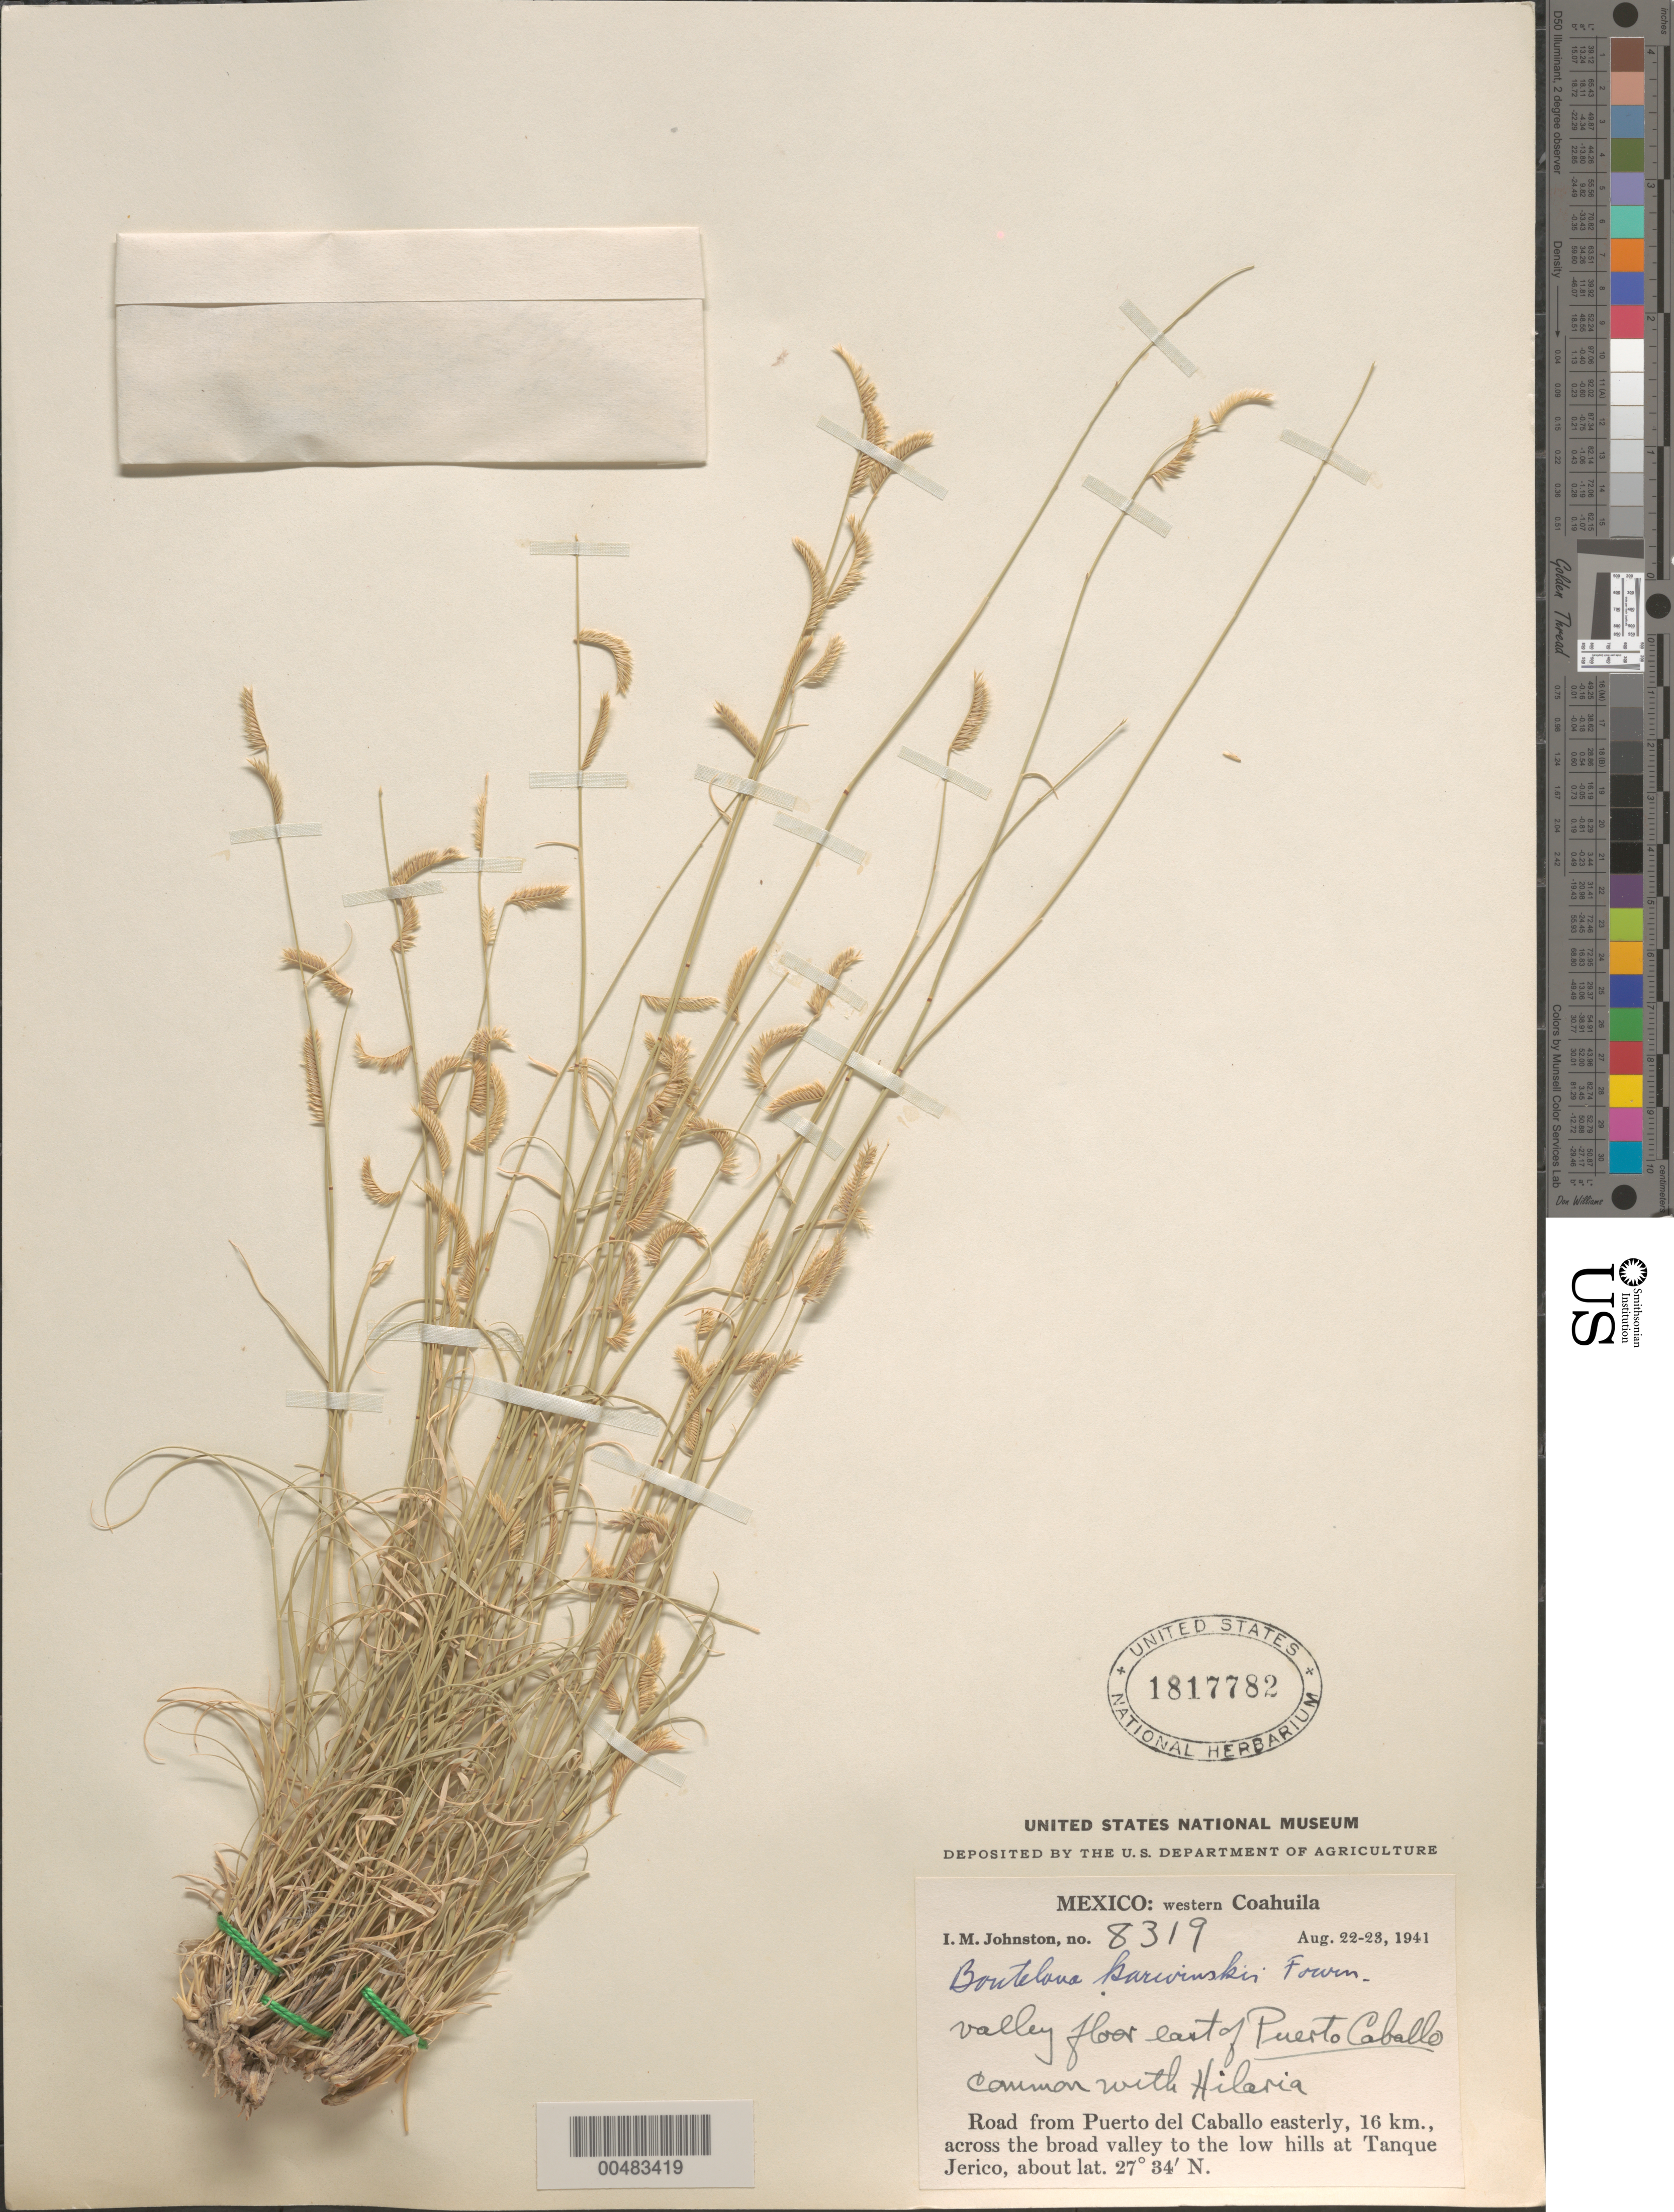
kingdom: Plantae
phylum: Tracheophyta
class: Liliopsida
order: Poales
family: Poaceae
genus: Bouteloua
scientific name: Bouteloua karwinskii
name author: (E. Fourn.) Griffiths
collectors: I.M. Johnston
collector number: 8319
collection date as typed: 22 Aug 1941 to 23 Aug 1941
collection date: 1941-08-22/1941-08-23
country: Mexico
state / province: Coahuila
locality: Western Coahuila, valley floor E of Puerto Caballo, road from Puerto del Caballo E, 16 km across valley to hill at Tanque Jerico (lat/long recorded as: lat=27:34:0:N long=:::W)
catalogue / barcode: US 1817782